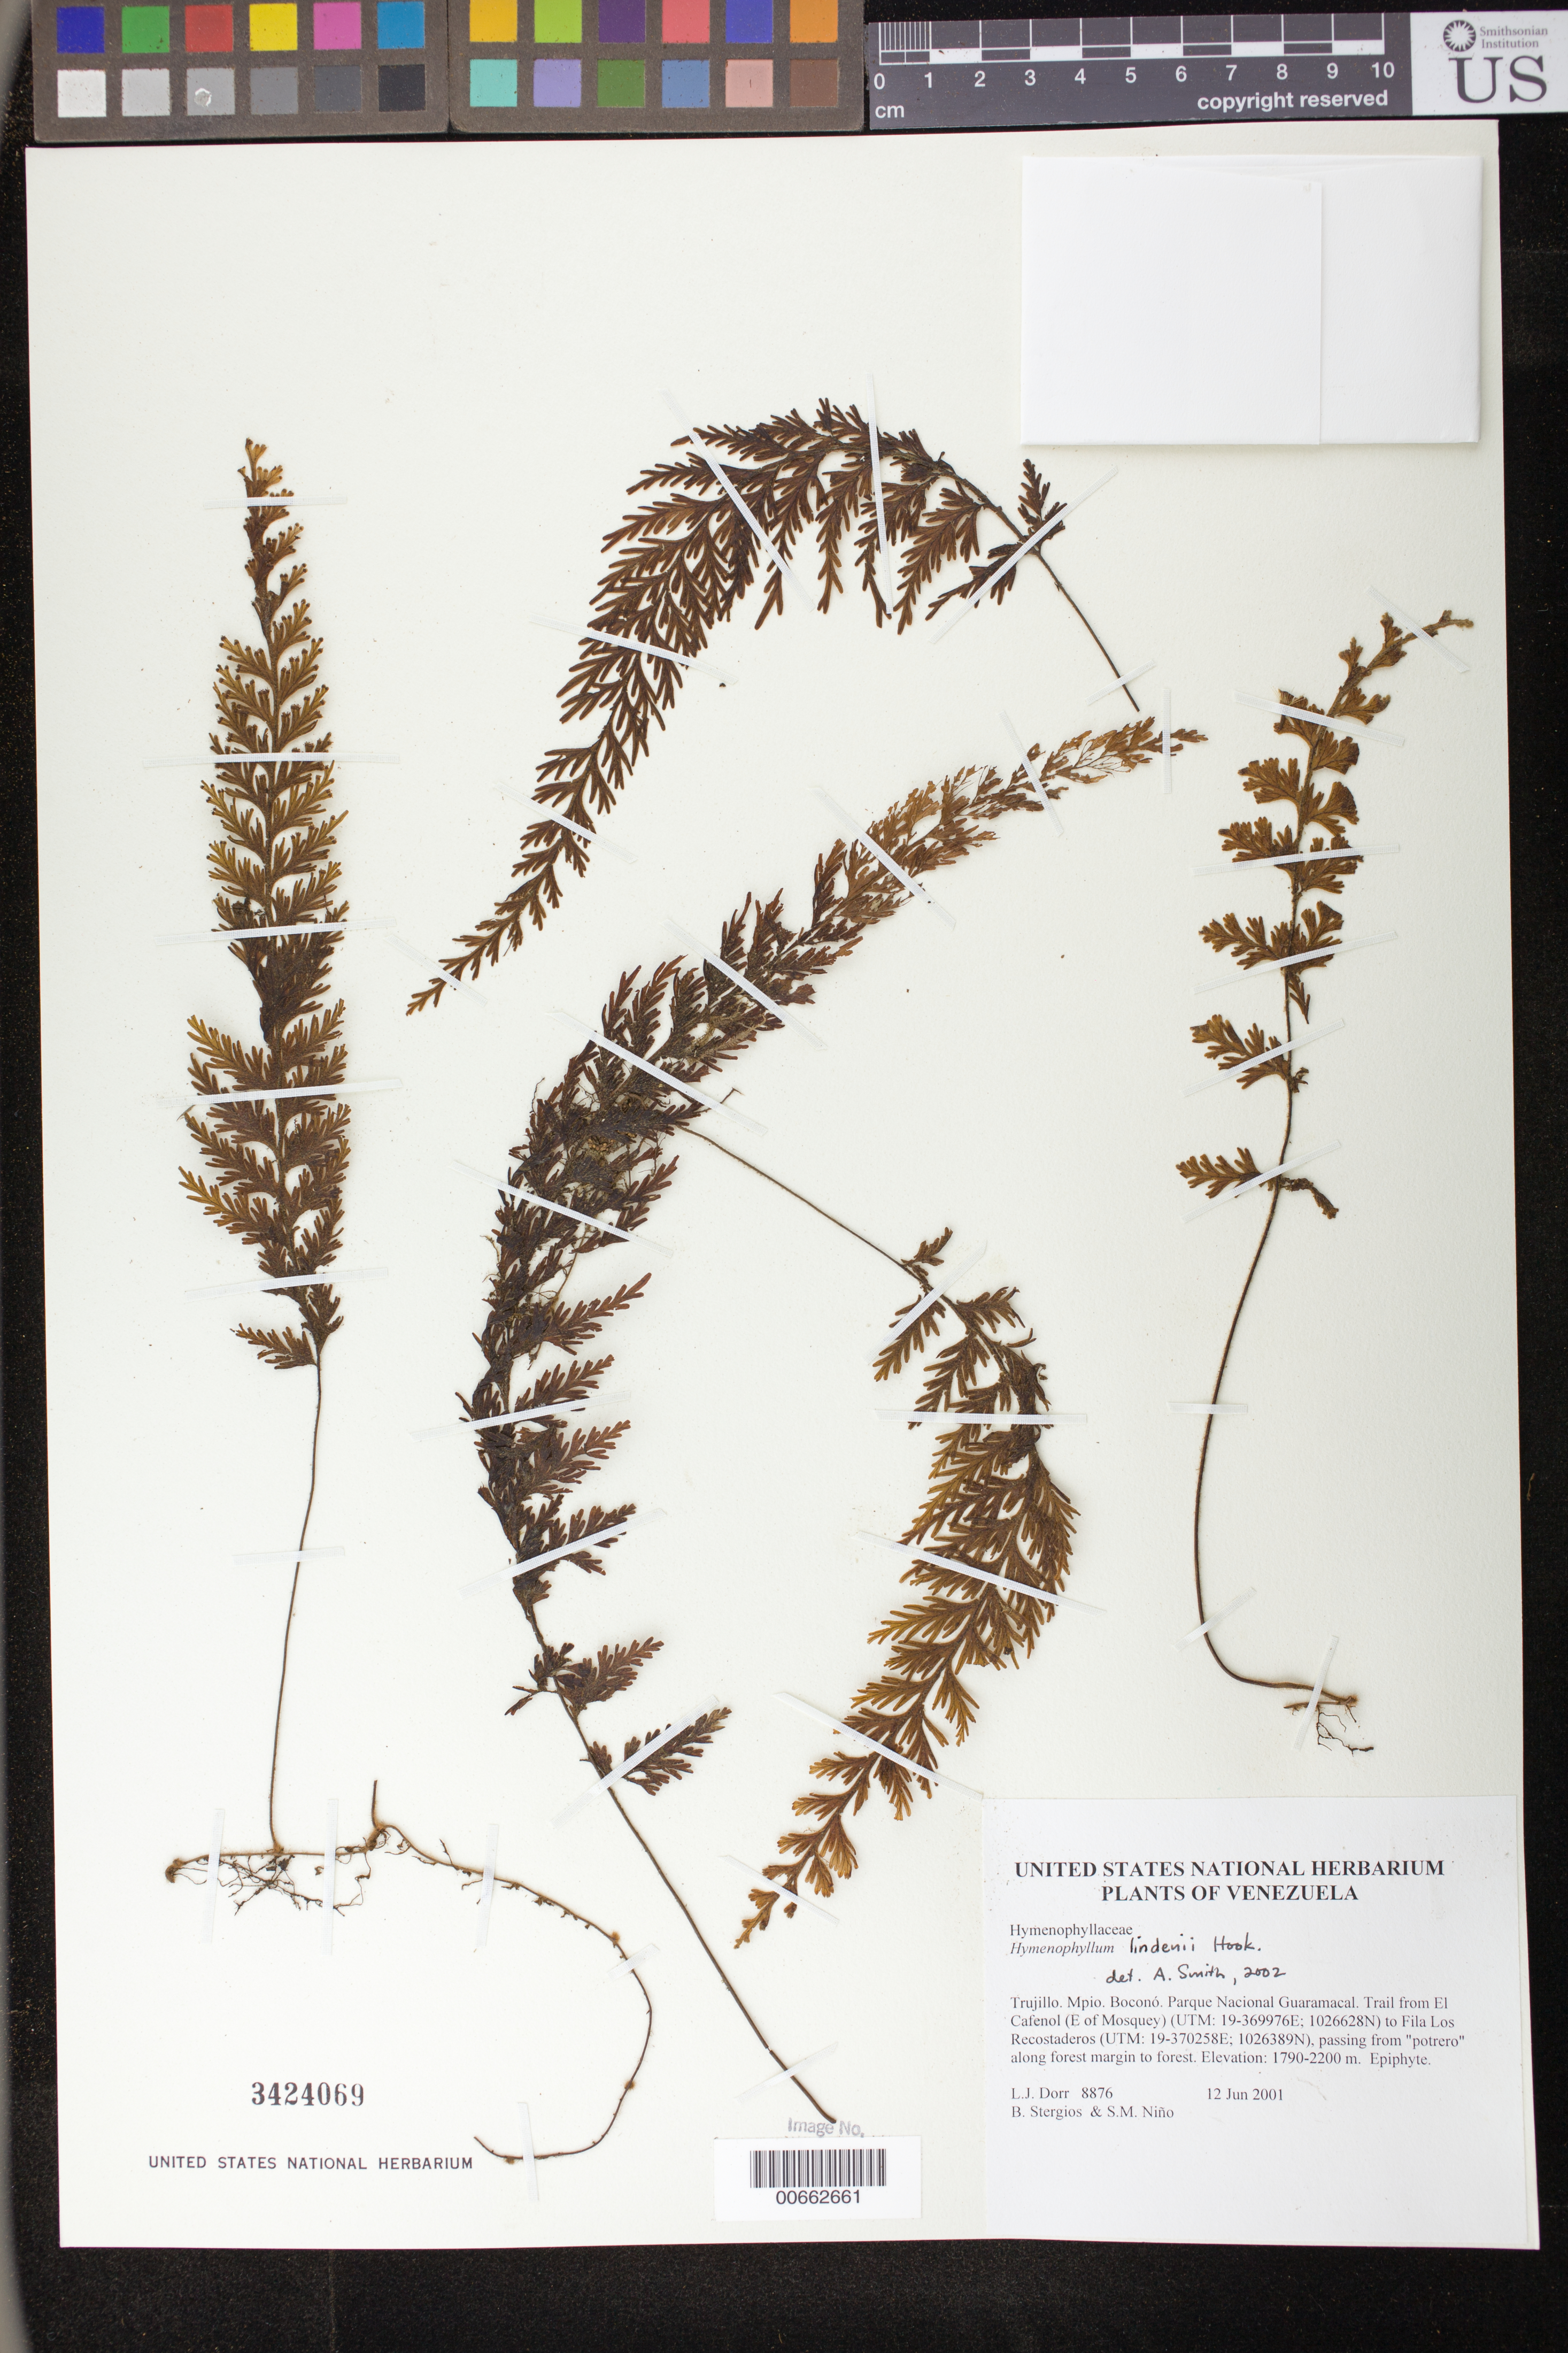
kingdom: Plantae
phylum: Tracheophyta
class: Polypodiopsida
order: Hymenophyllales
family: Hymenophyllaceae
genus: Hymenophyllum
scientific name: Hymenophyllum lindenii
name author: Hook.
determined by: Smith, Alan R., (UC)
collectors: L. J. Dorr, B. G. Stergios & S. M. Niño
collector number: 8876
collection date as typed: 12 Jun 2001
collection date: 2001-06-12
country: Venezuela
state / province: Trujillo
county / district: Boconó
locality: Parque Nacional Guaramacal. Trail from El Cafenol (E of Mosquey) to Fila Los Recostaderos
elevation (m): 1790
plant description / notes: PORT, US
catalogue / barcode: US 3424069